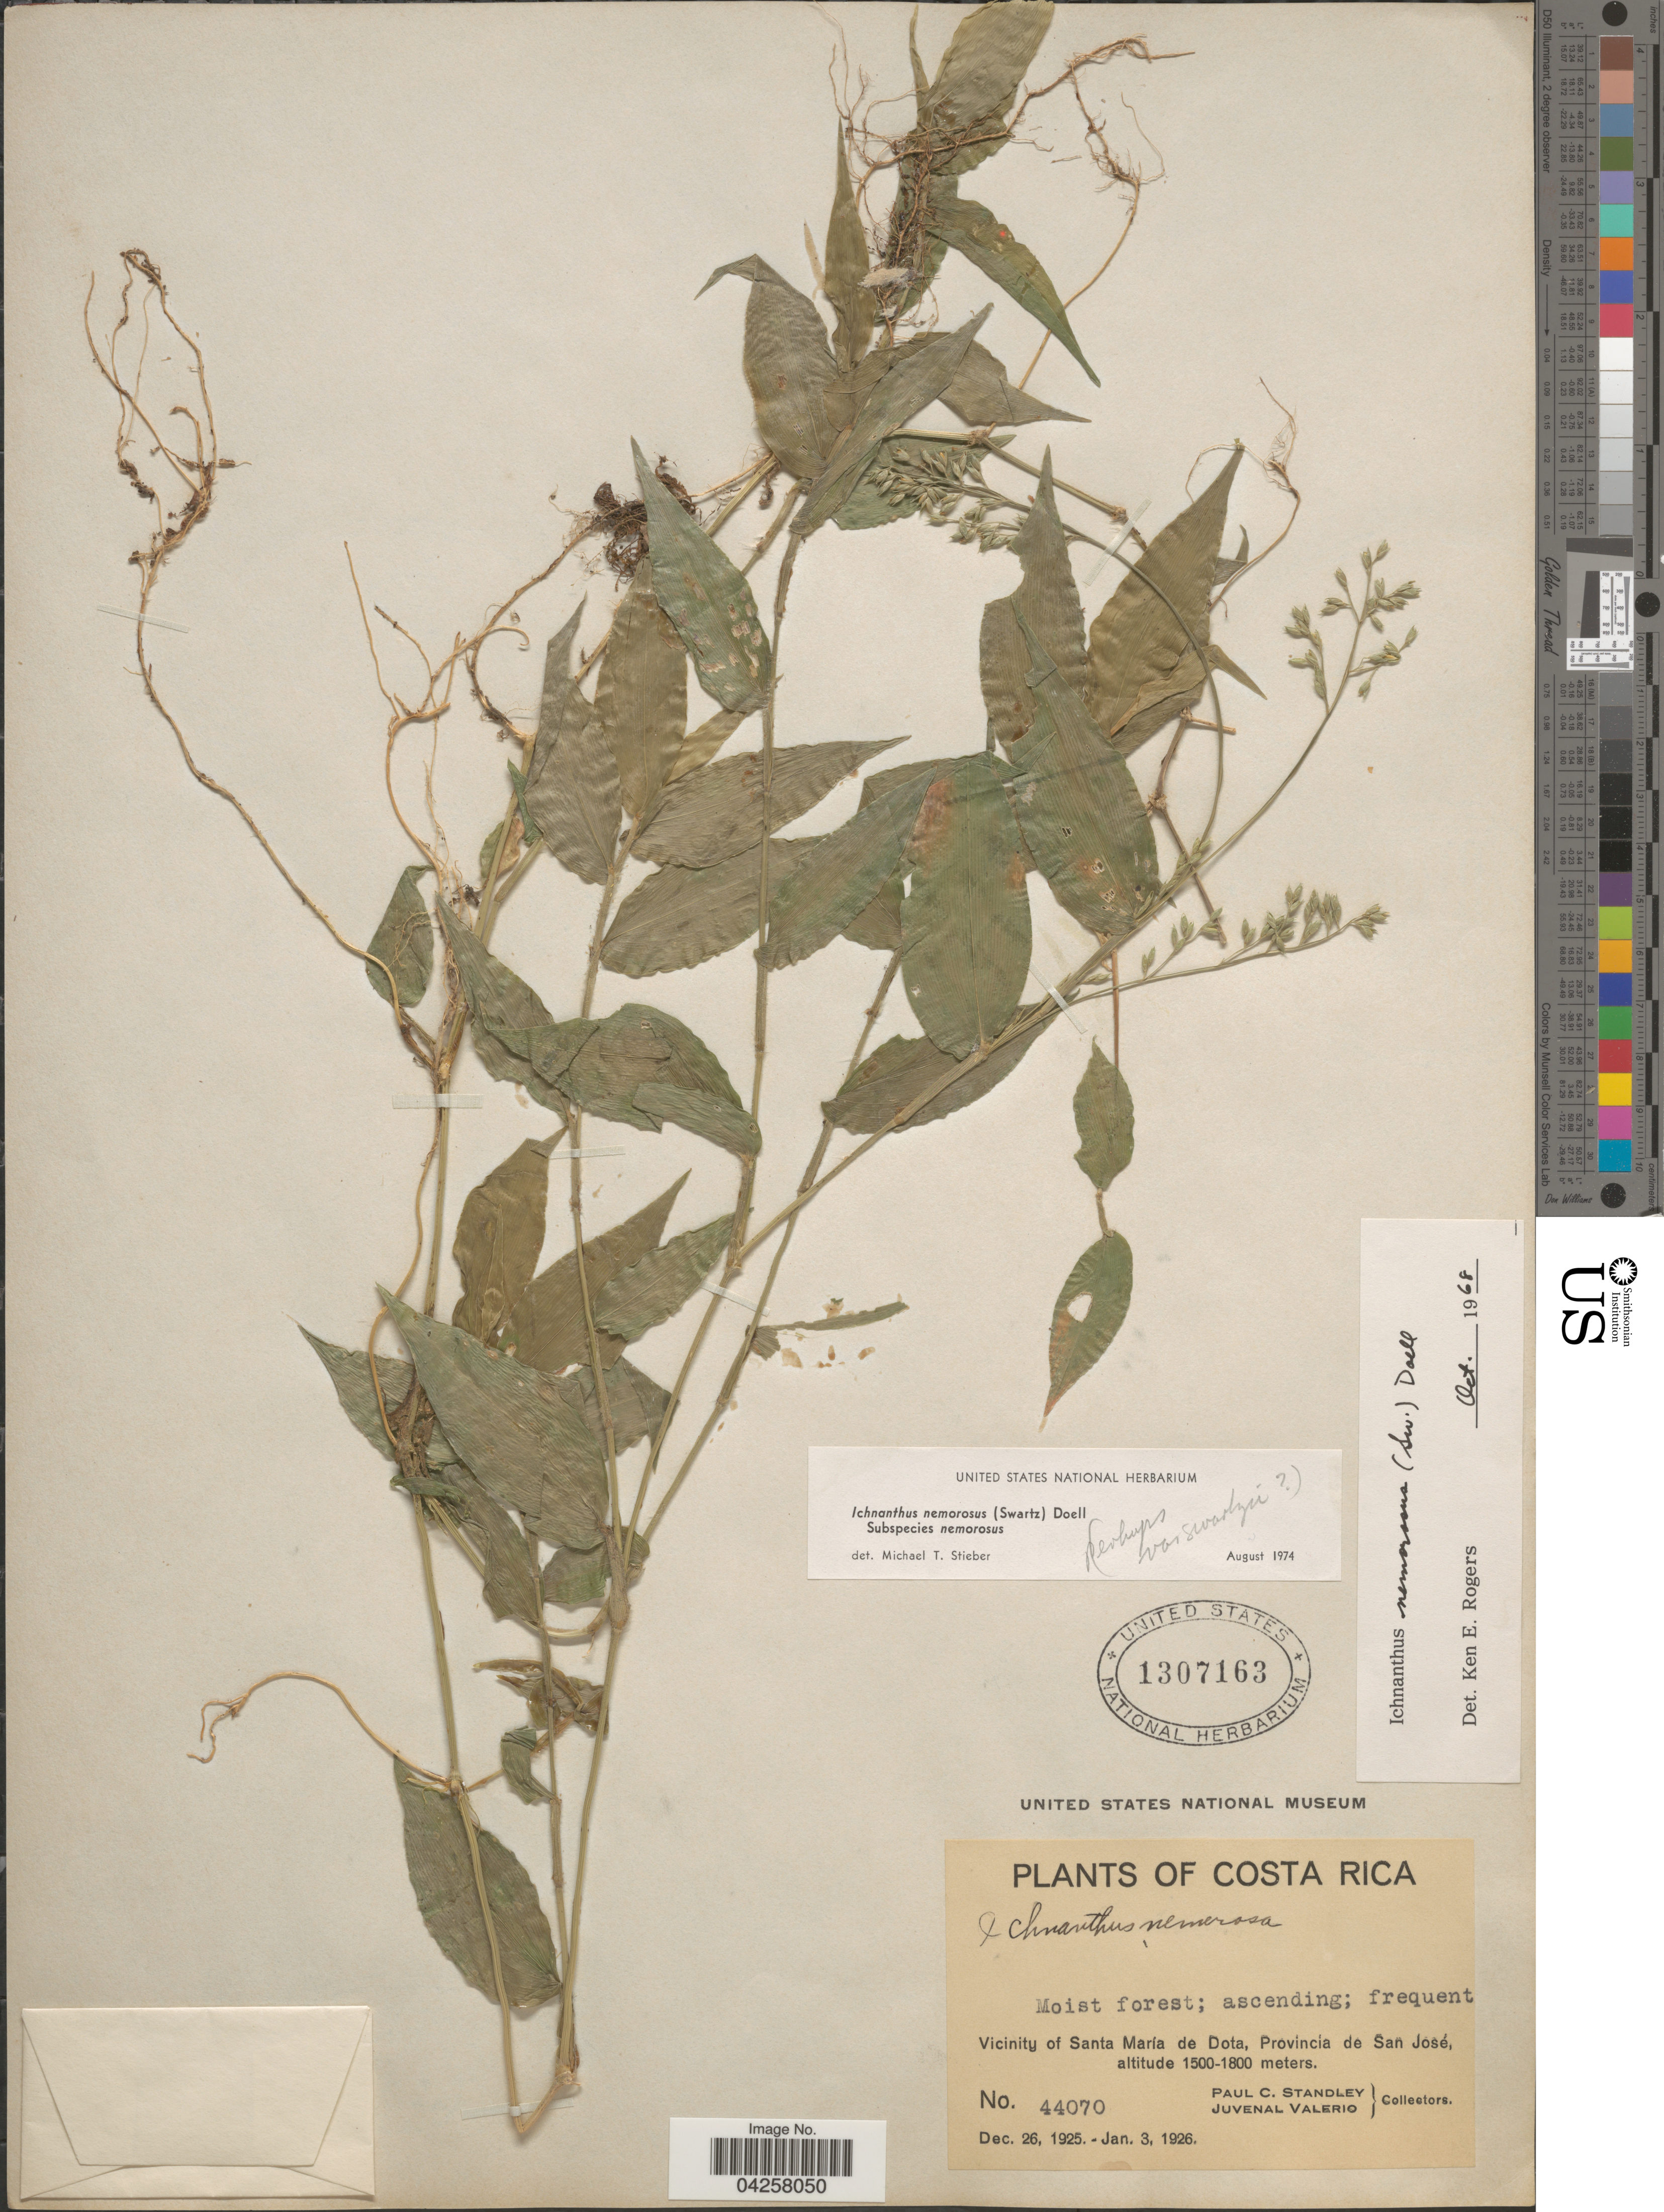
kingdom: Plantae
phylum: Tracheophyta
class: Liliopsida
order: Poales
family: Poaceae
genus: Ichnanthus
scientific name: Ichnanthus nemorosus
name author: (Sw.) Döll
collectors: P. C. Standley & J. Valerio R.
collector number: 44070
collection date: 1925-12-26/1926-01-03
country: Costa Rica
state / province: San José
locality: Vicinity of Santa María de Dota.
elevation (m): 1500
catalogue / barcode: US 1307163